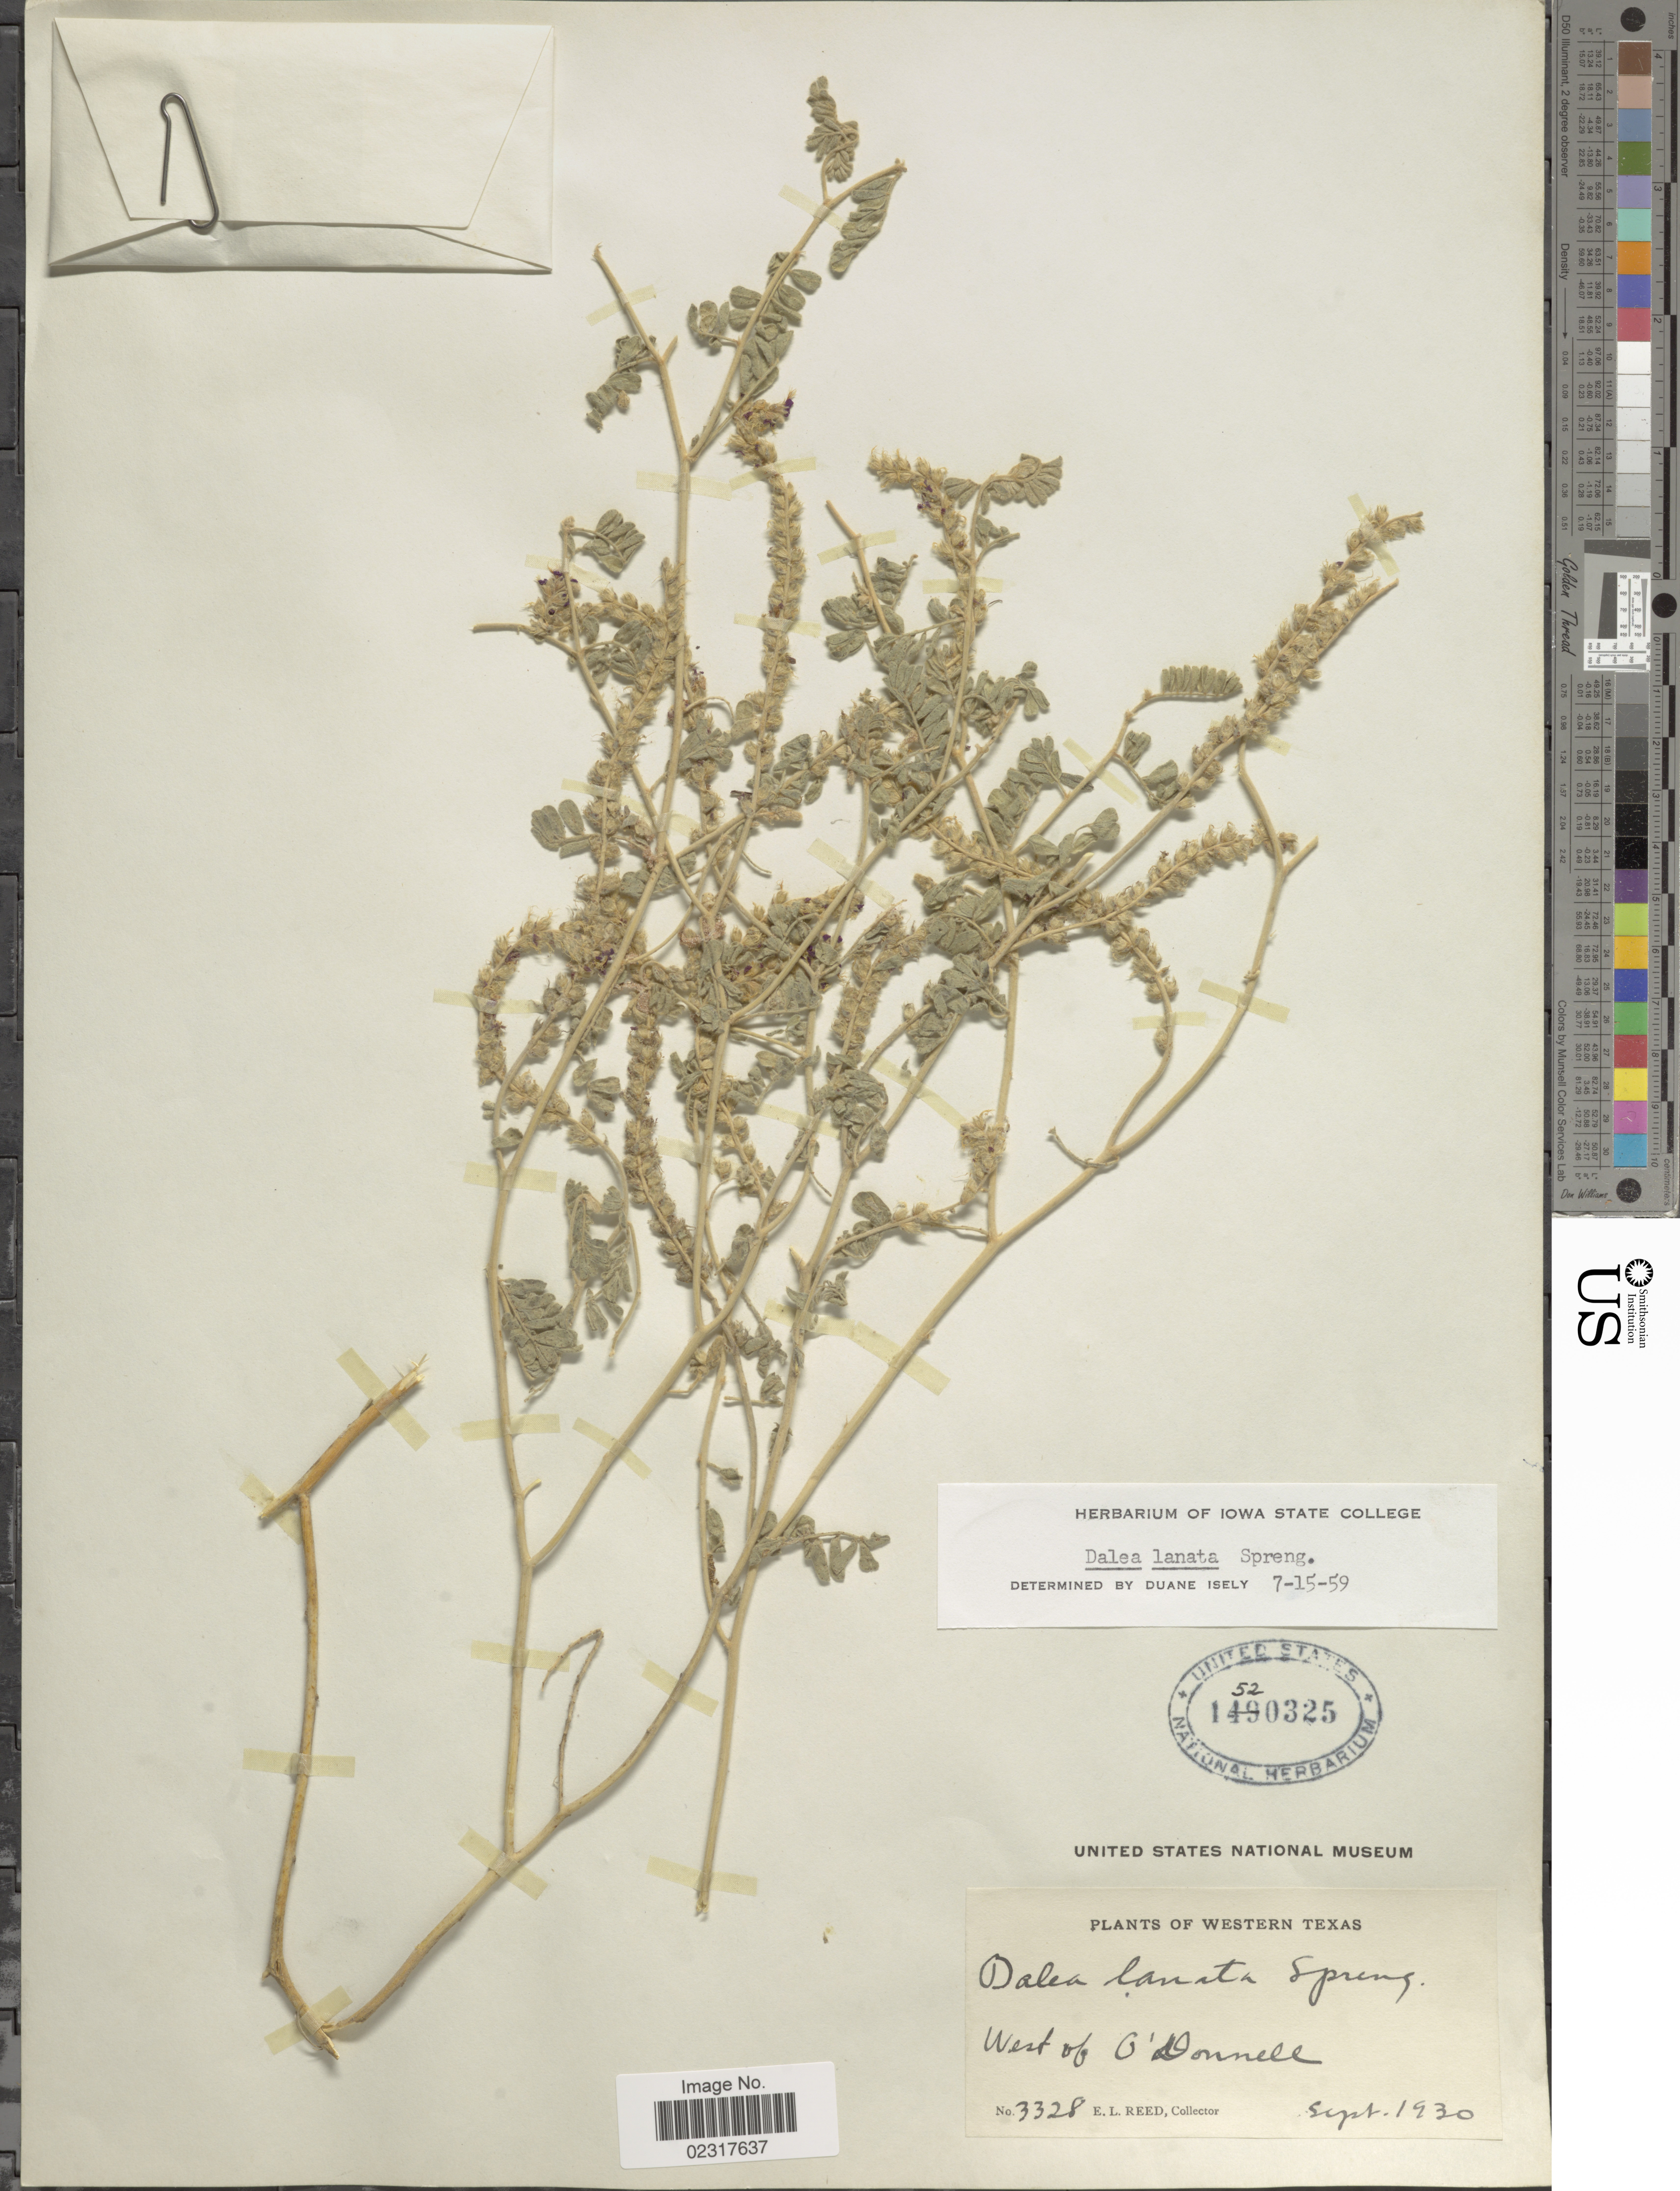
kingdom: Plantae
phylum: Tracheophyta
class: Magnoliopsida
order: Fabales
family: Fabaceae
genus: Dalea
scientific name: Dalea lanata var. lanata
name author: Spreng.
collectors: E. Reed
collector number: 3328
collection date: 1930-09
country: United States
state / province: Texas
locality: Western Texas, West of O'Donnell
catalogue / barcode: US 1520325